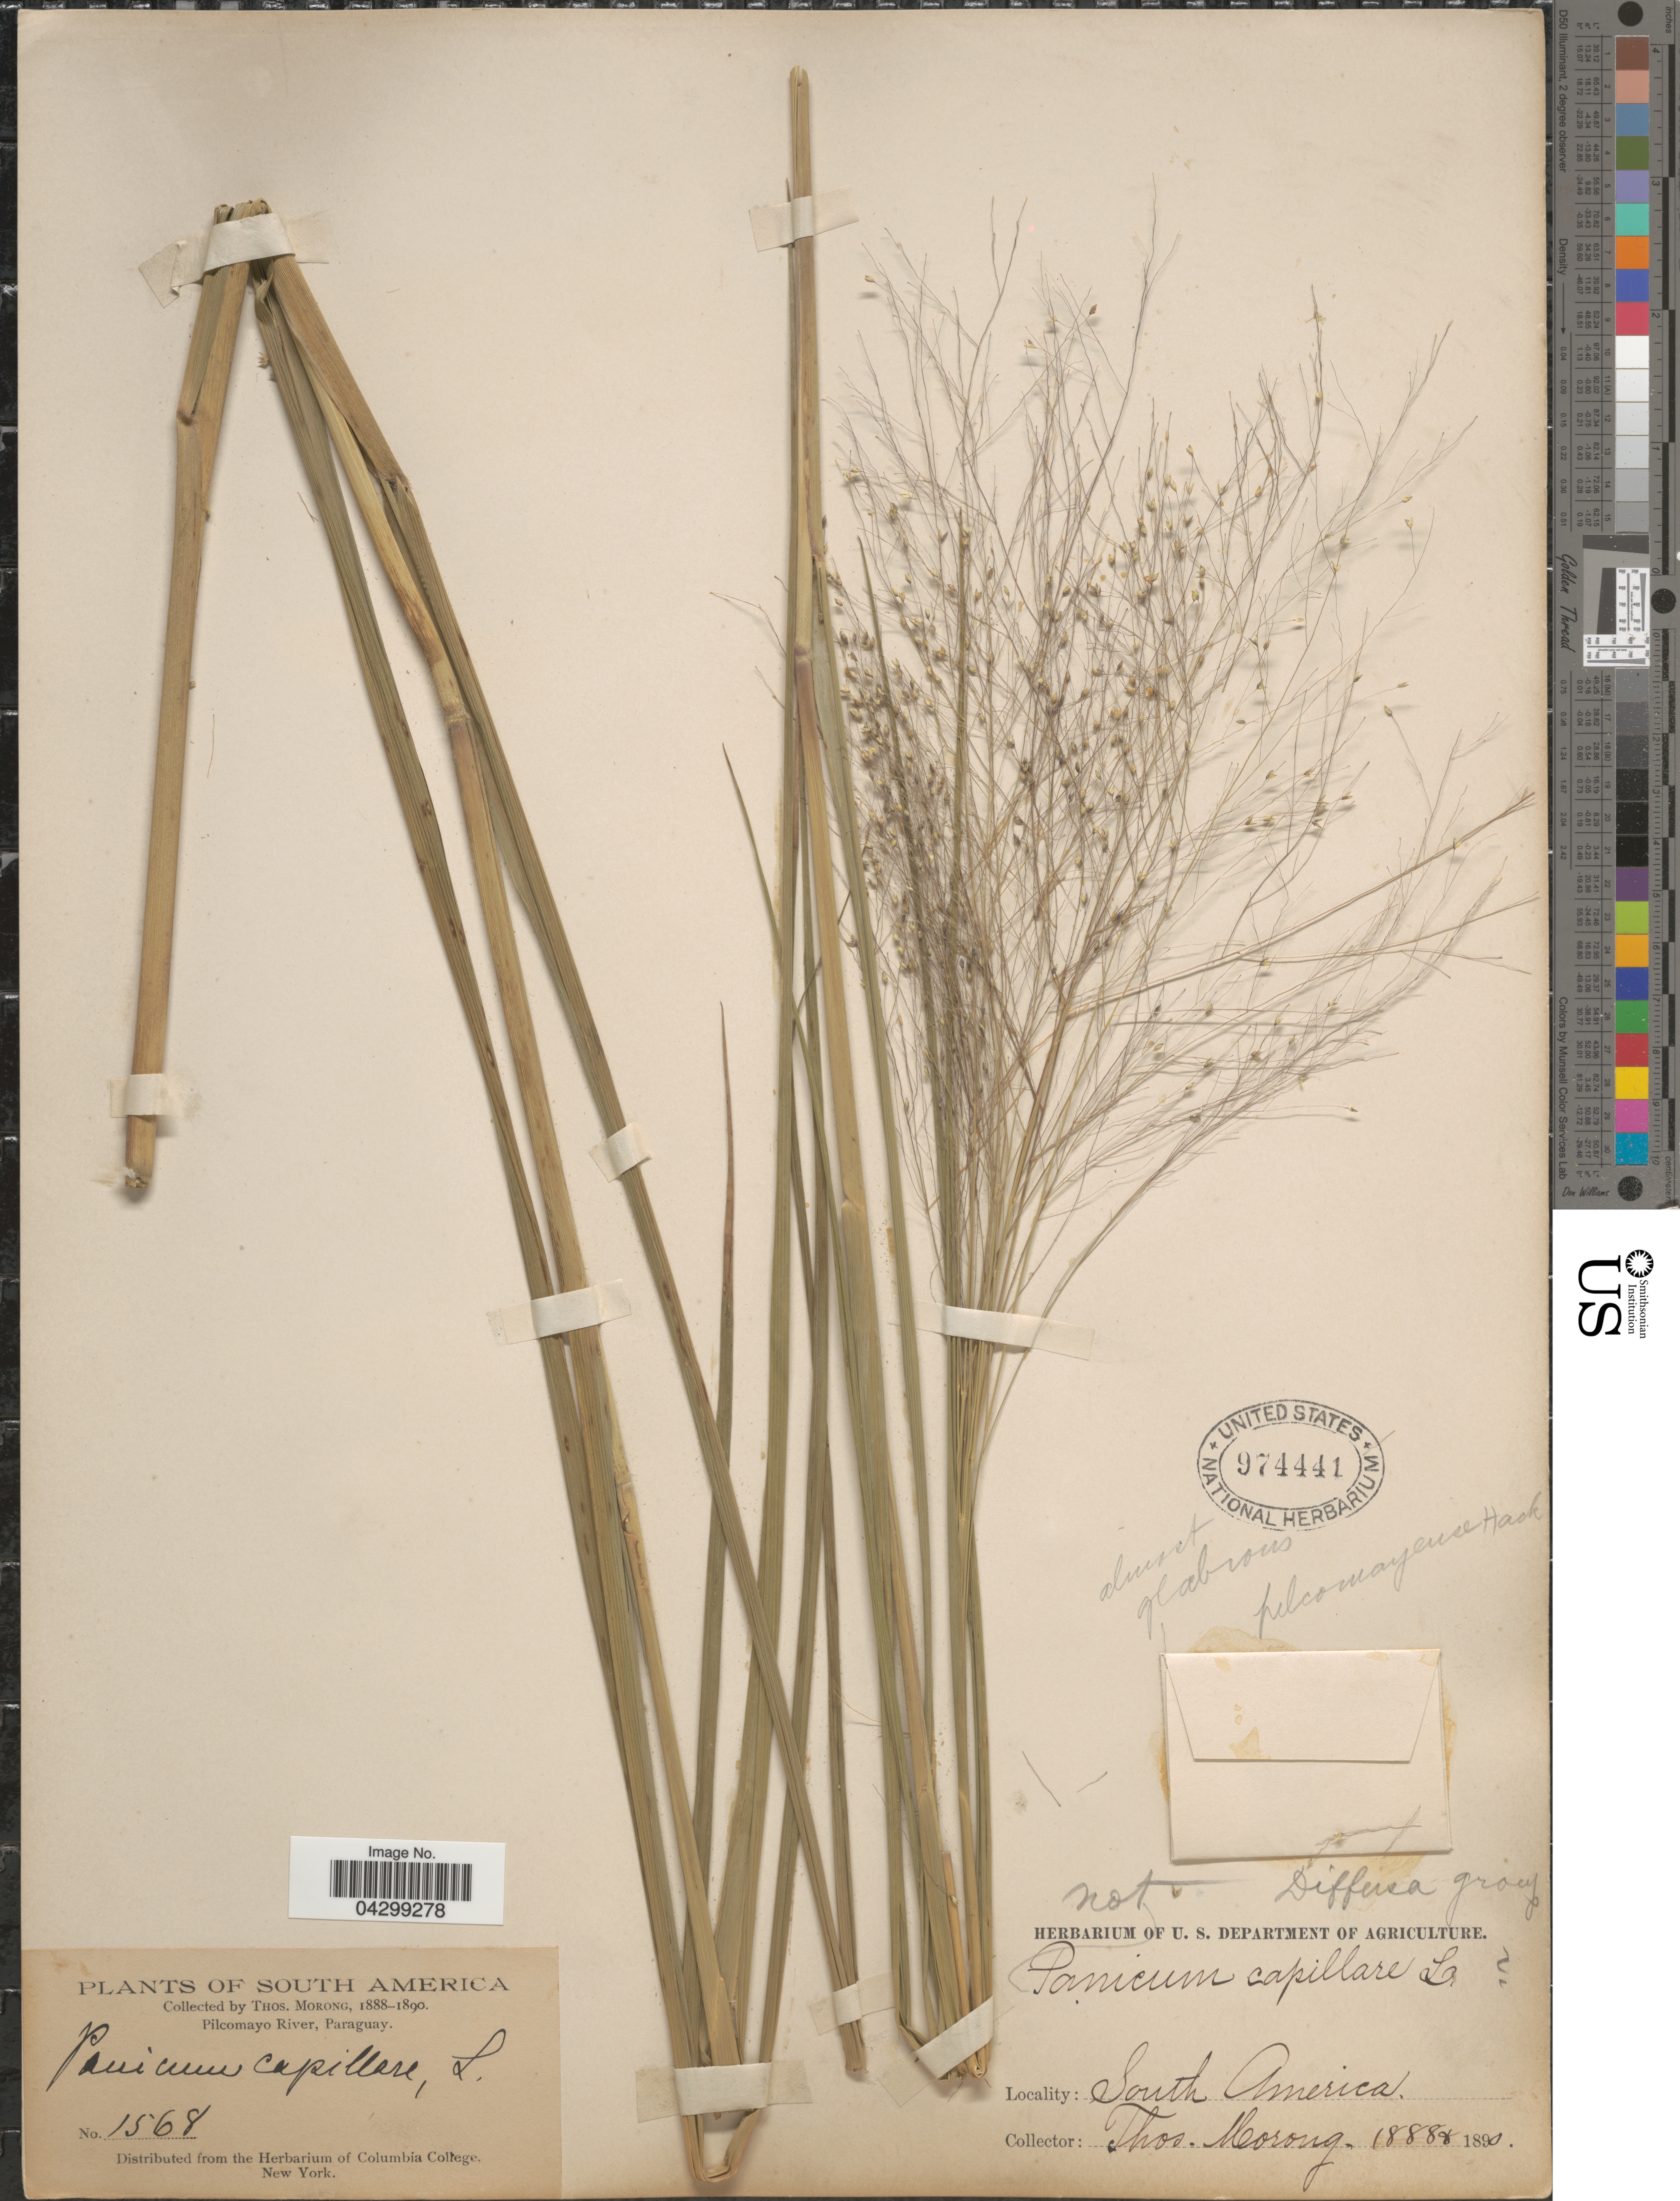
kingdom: Plantae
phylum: Tracheophyta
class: Liliopsida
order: Poales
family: Poaceae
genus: Panicum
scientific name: Panicum bergii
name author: Arechav.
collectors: ex herb. T. Morong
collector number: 1568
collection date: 1888/1890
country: Paraguay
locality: Pilcomayo River.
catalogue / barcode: US 974441